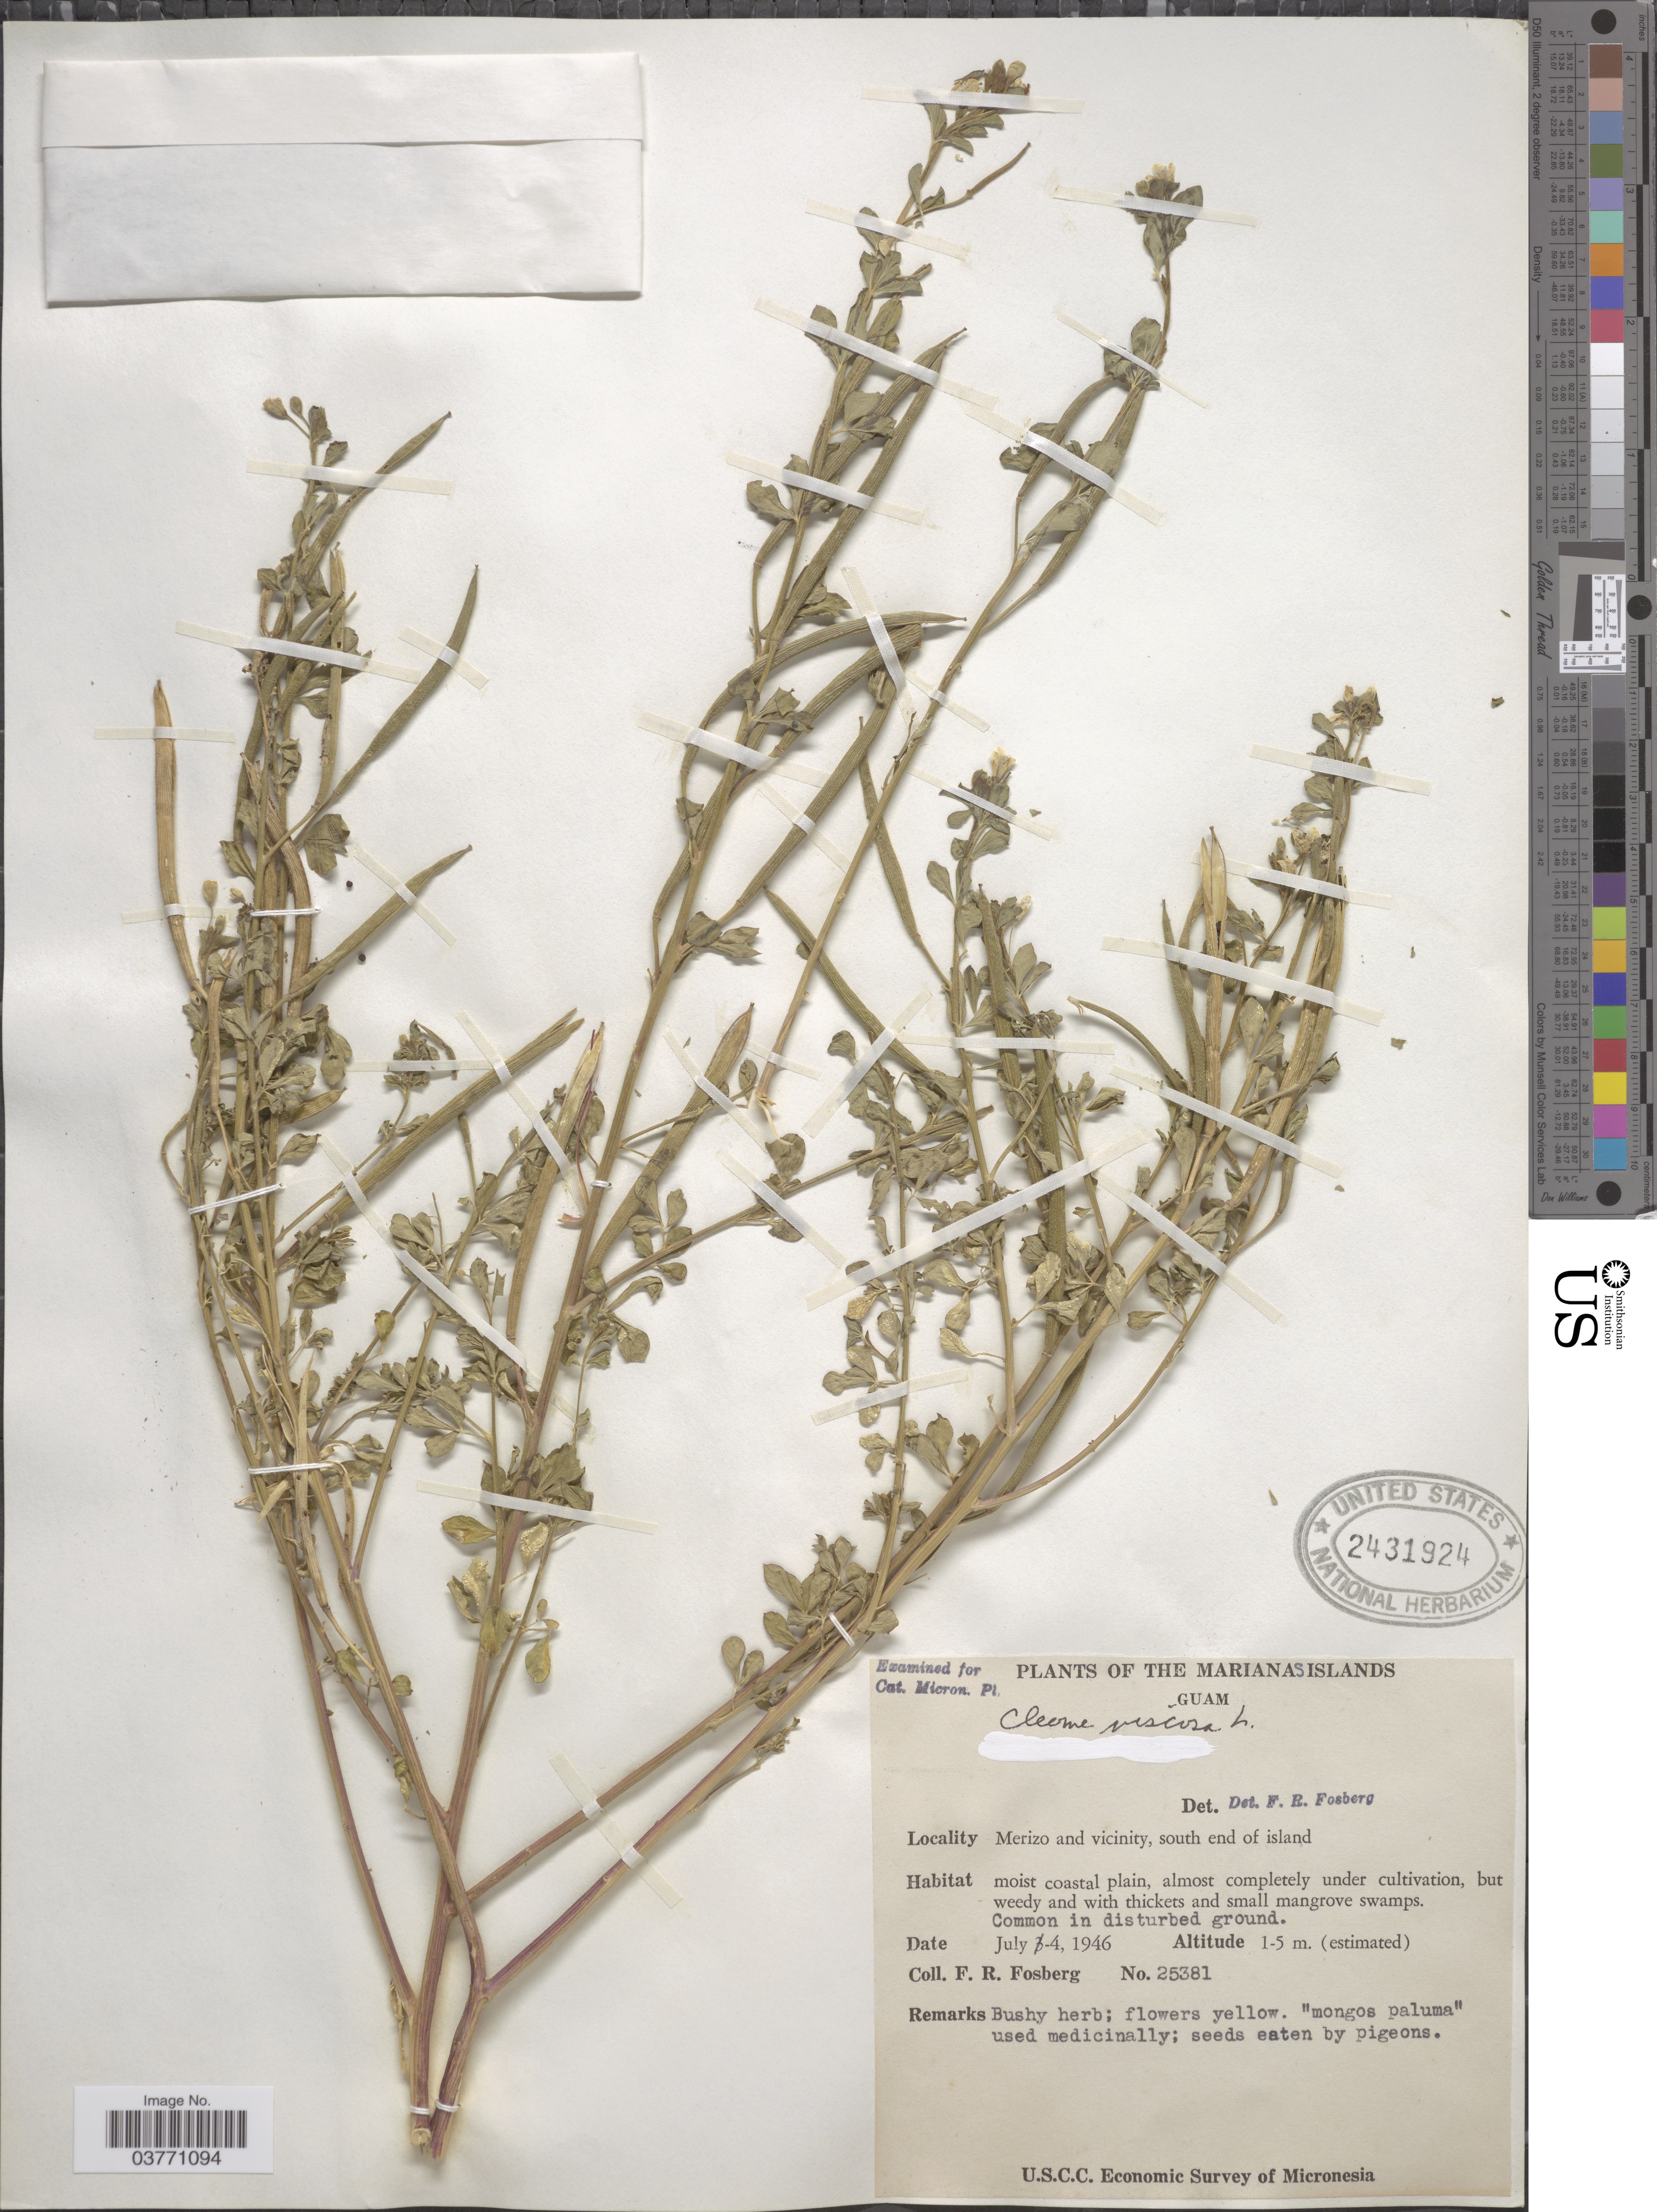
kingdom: Plantae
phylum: Tracheophyta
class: Magnoliopsida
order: Brassicales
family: Cleomaceae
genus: Arivela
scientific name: Arivela viscosa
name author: (L.) Raf.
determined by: Wagner, W. L., (BOT), Smithsonian Institution - National Museum of Natural History (UNITED STATES)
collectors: F. R. Fosberg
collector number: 25381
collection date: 1946-07-04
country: Guam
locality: The Marianas Islands. Guam. Merizo and vicinity, south end of island.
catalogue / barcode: US 2431924